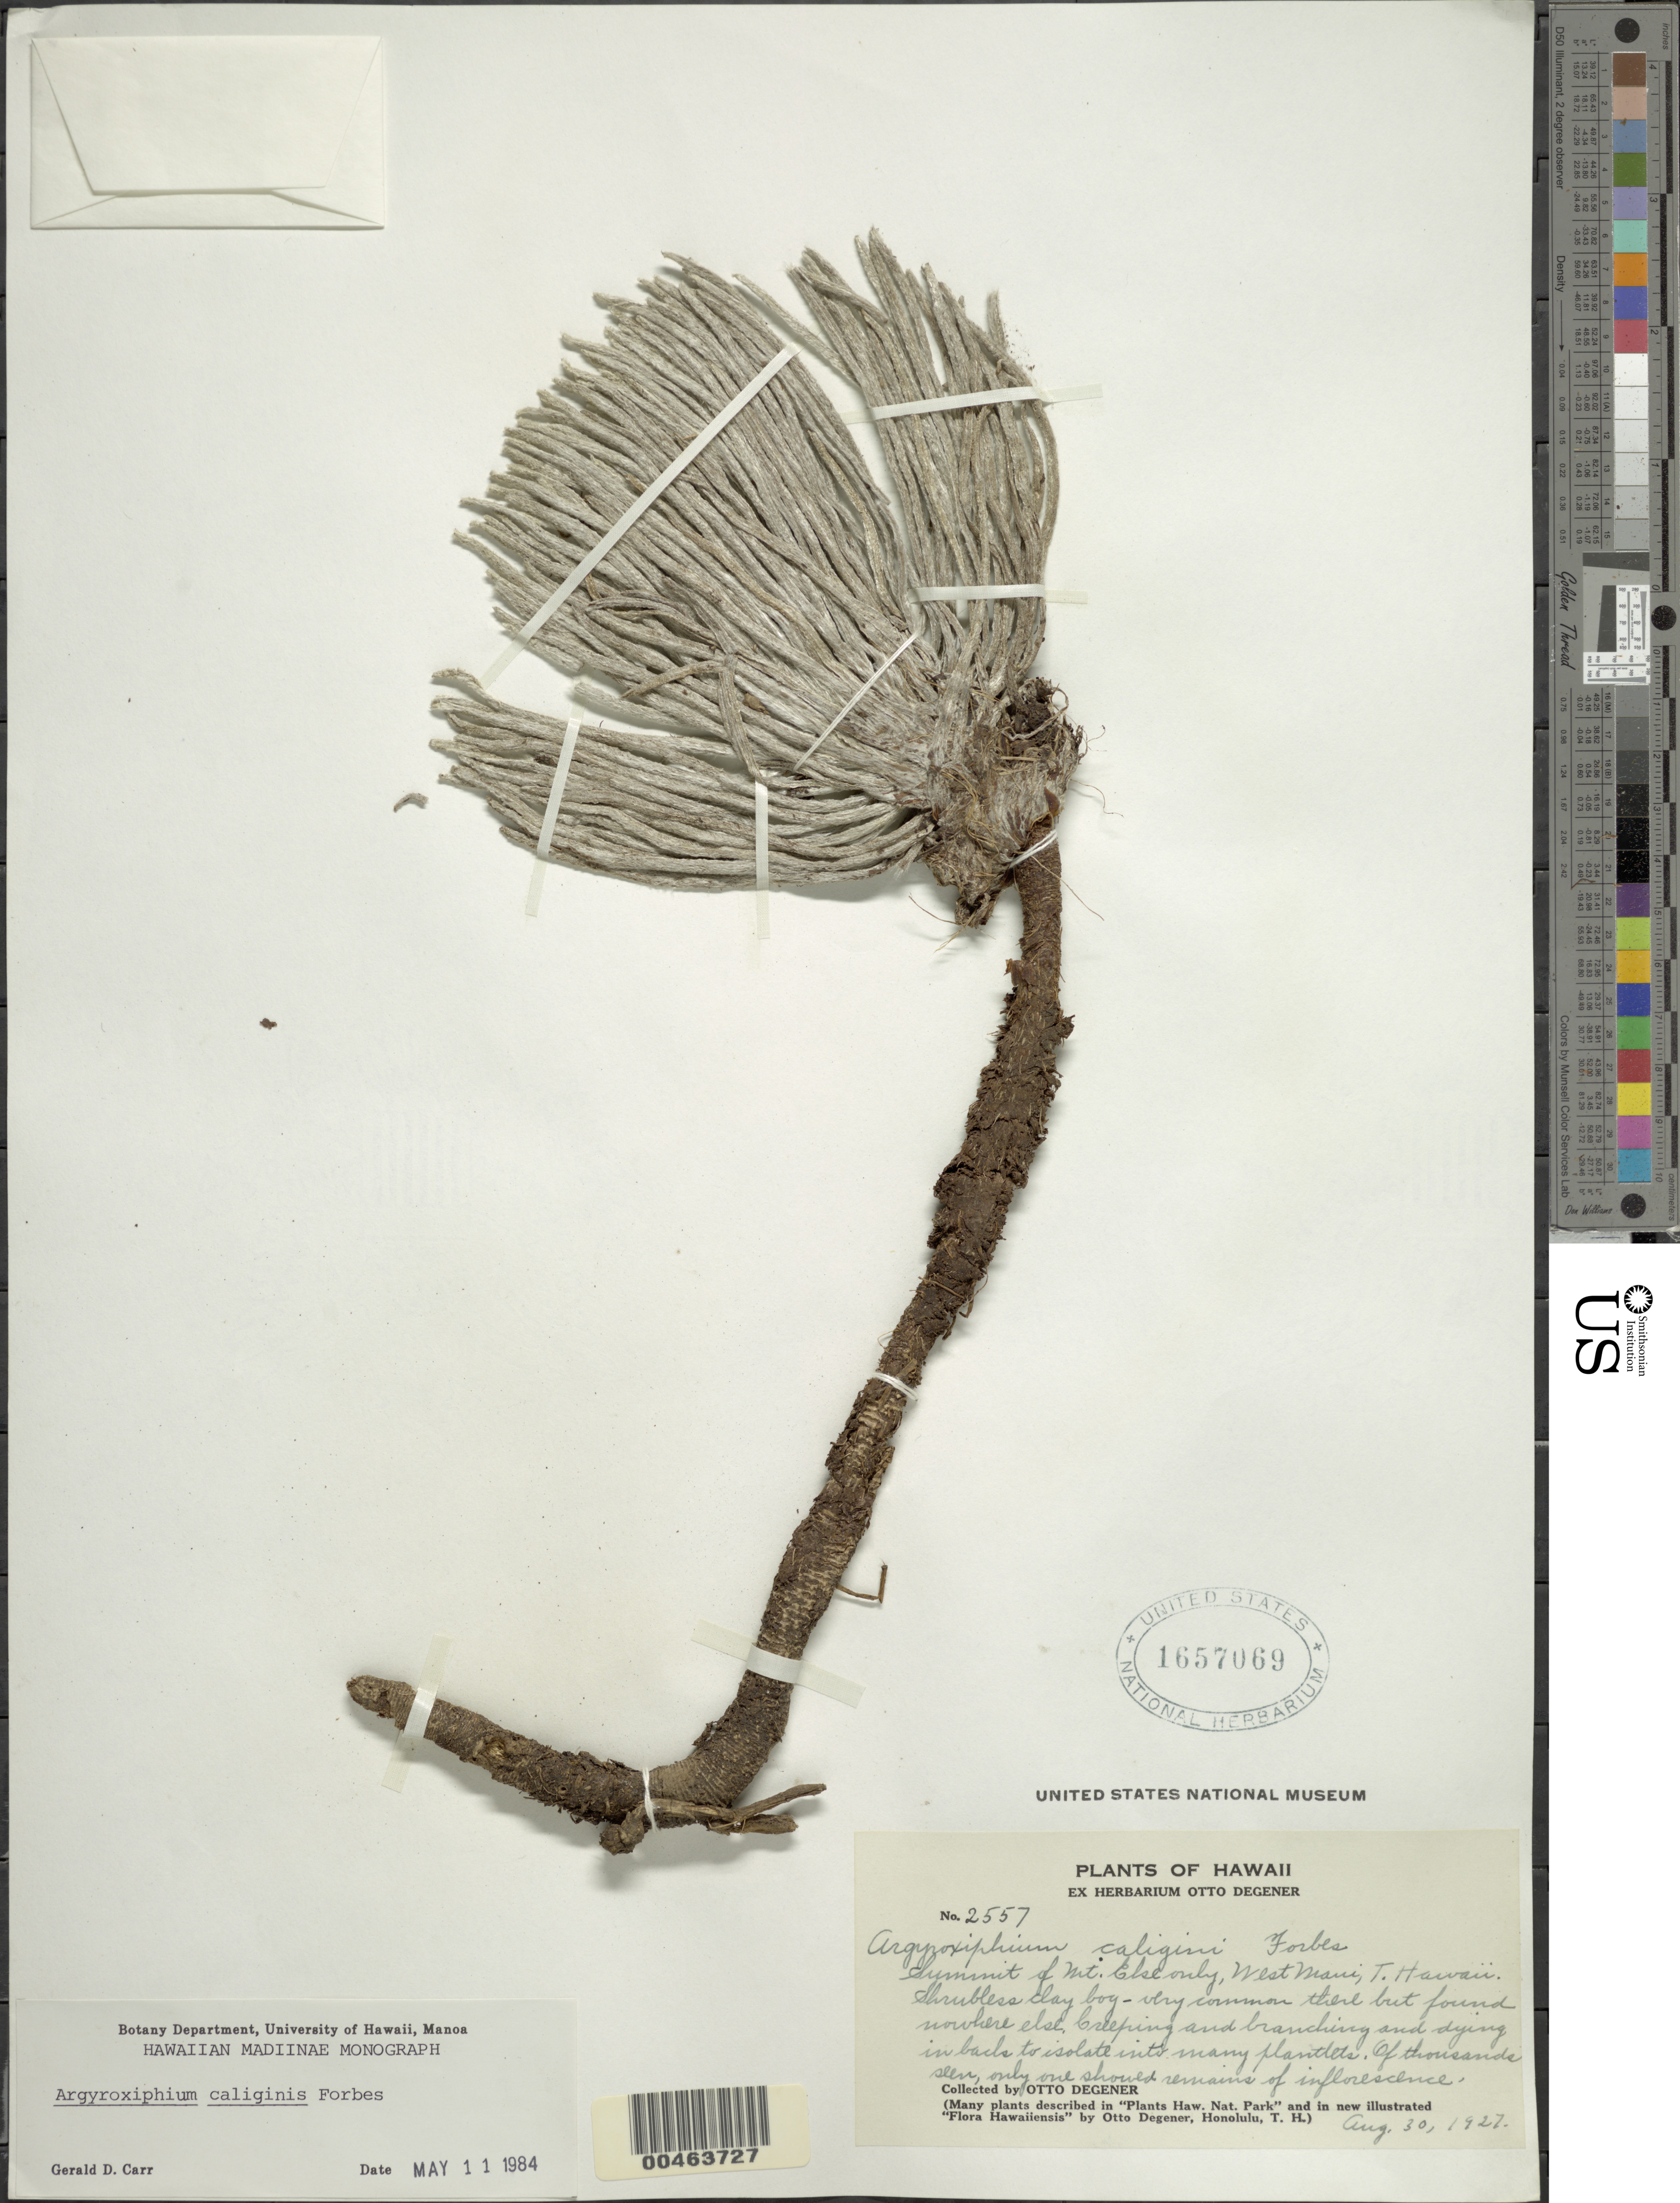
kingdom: Plantae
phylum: Tracheophyta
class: Magnoliopsida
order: Asterales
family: Asteraceae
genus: Argyroxiphium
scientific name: Argyroxiphium caliginis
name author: C.N. Forbes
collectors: O. Degener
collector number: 2557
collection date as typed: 30 Aug 1927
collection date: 1927-08-30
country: United States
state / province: Hawaii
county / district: Maui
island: Maui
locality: Summit of Mt. Eke only, West Maui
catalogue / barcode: US 1657069